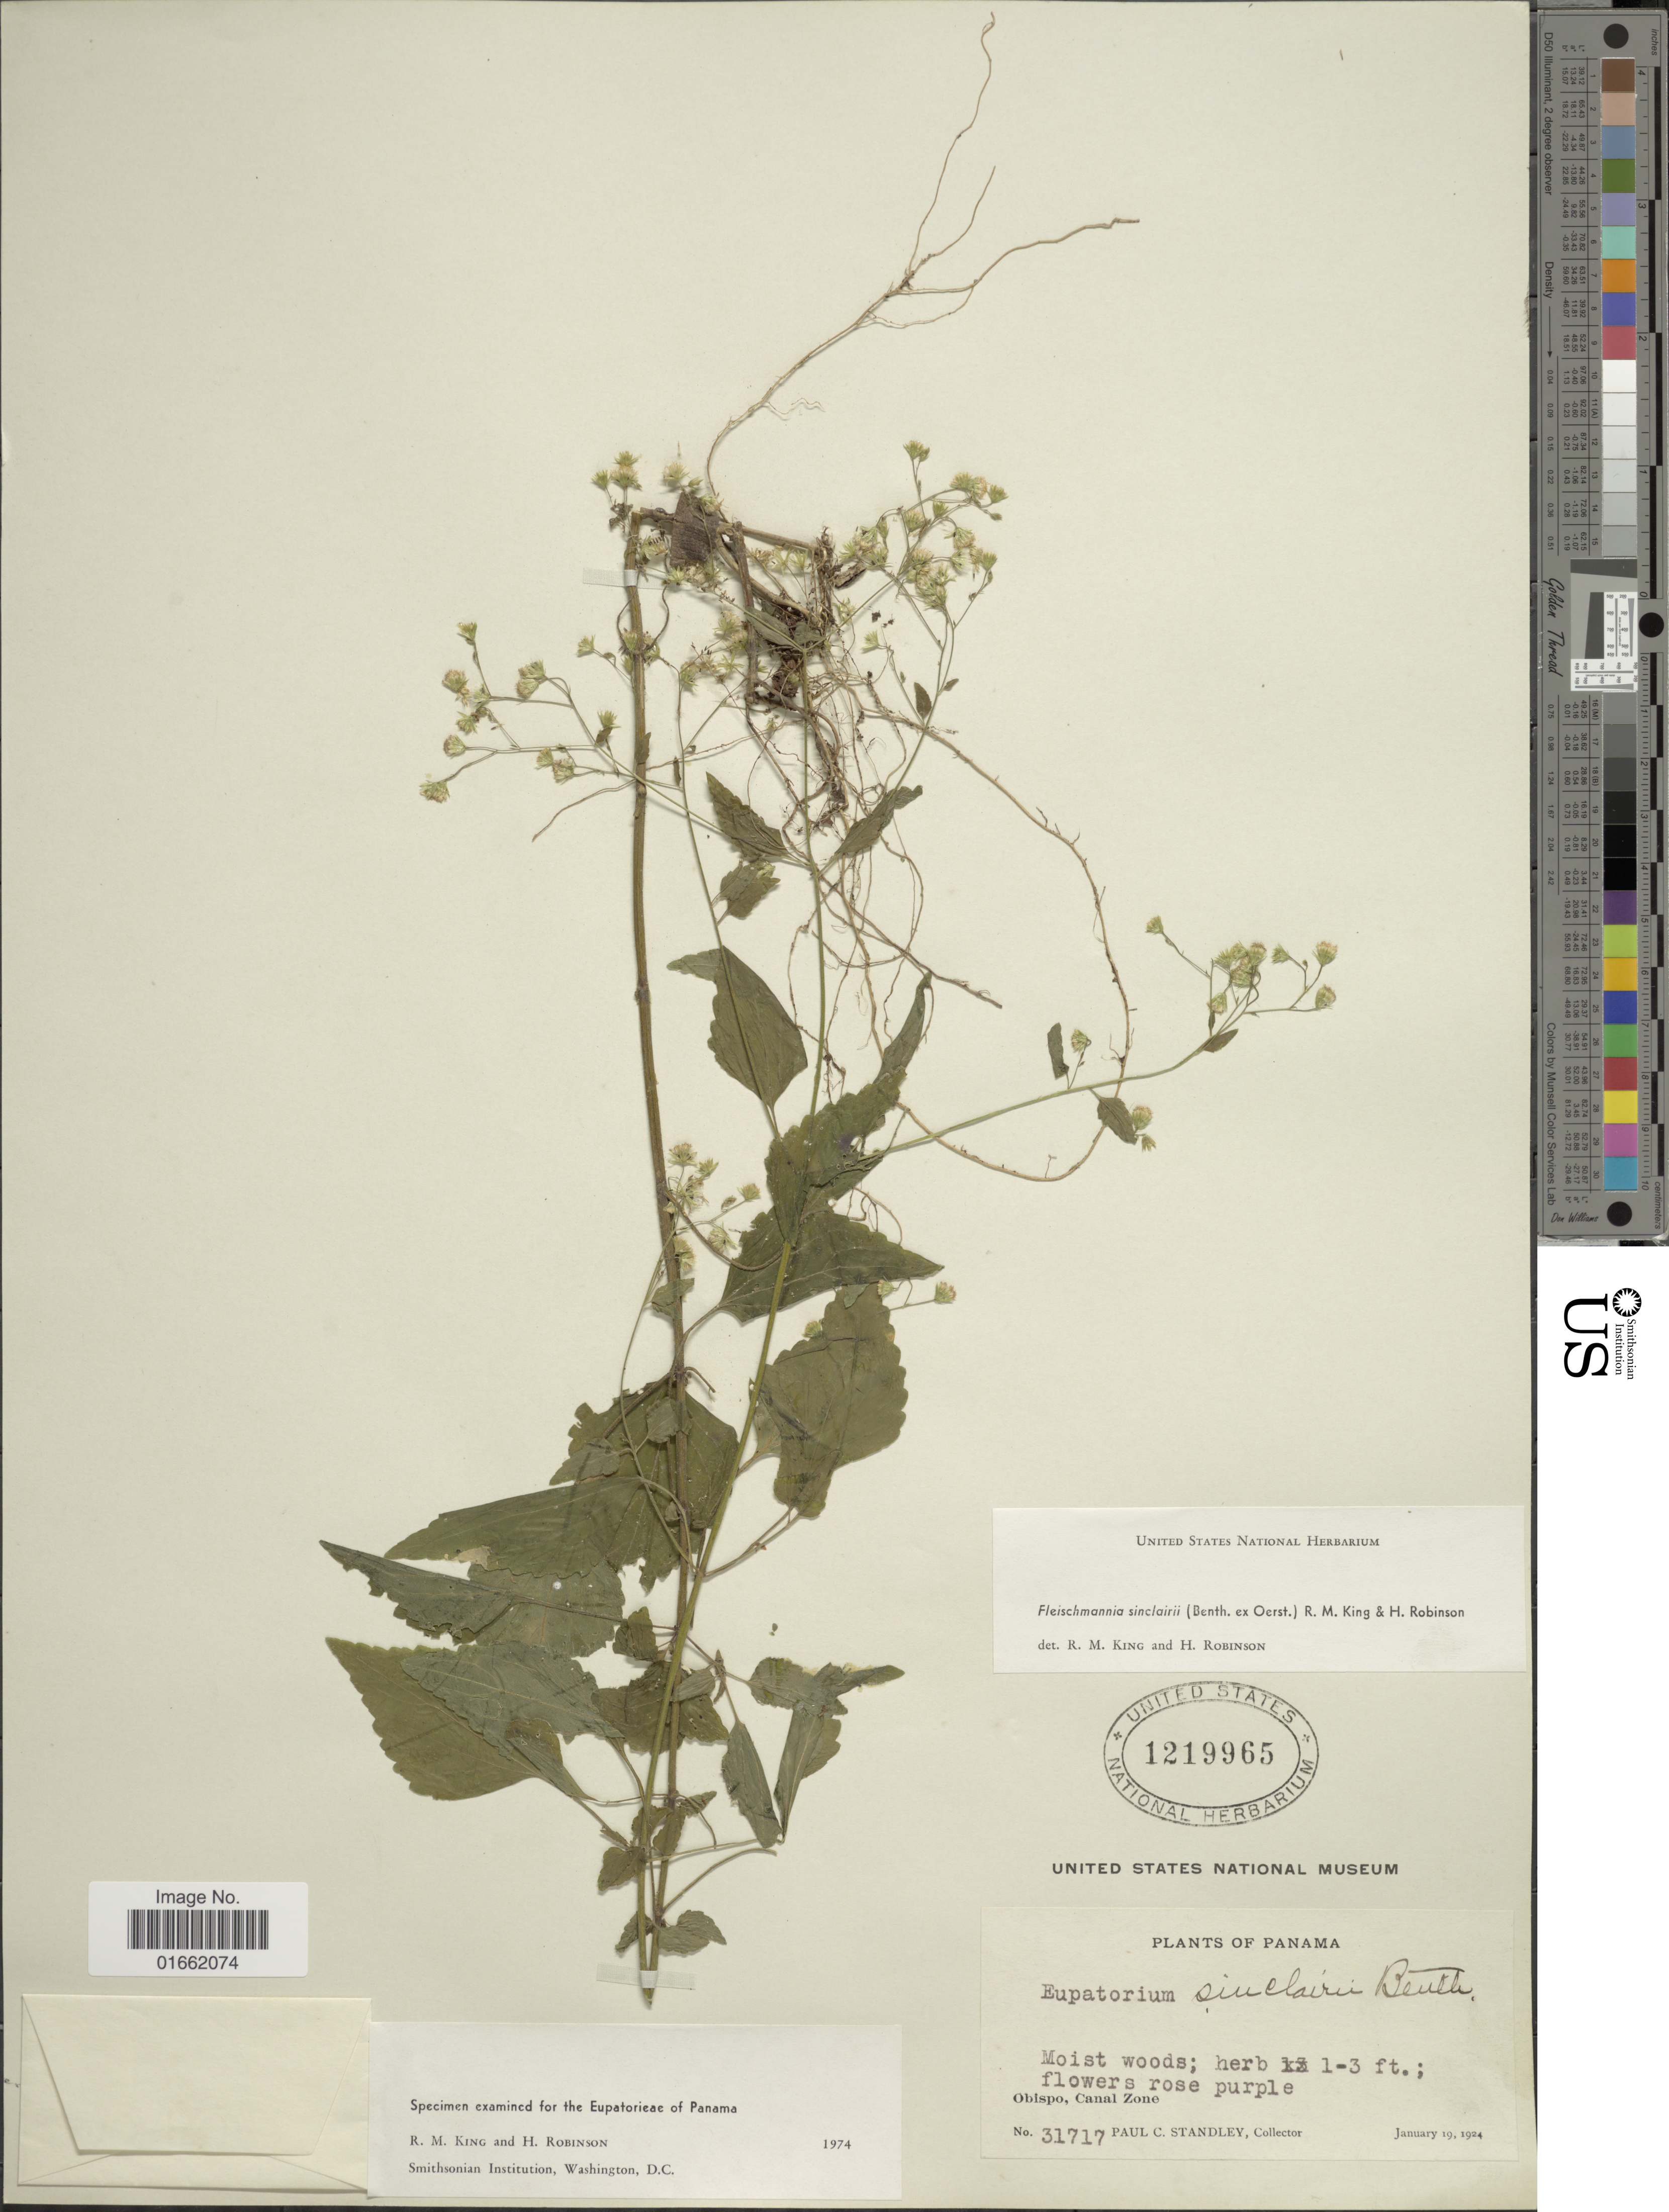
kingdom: Plantae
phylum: Tracheophyta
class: Magnoliopsida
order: Asterales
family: Asteraceae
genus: Fleischmannia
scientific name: Fleischmannia sinclairii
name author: (Benth. ex Oerst.) R.M. King & H. Rob.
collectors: P. C. Standley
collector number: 31717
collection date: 1924-01-19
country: Panama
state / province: Colón / Panamá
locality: Obispo, Canal Zone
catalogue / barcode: US 1219965